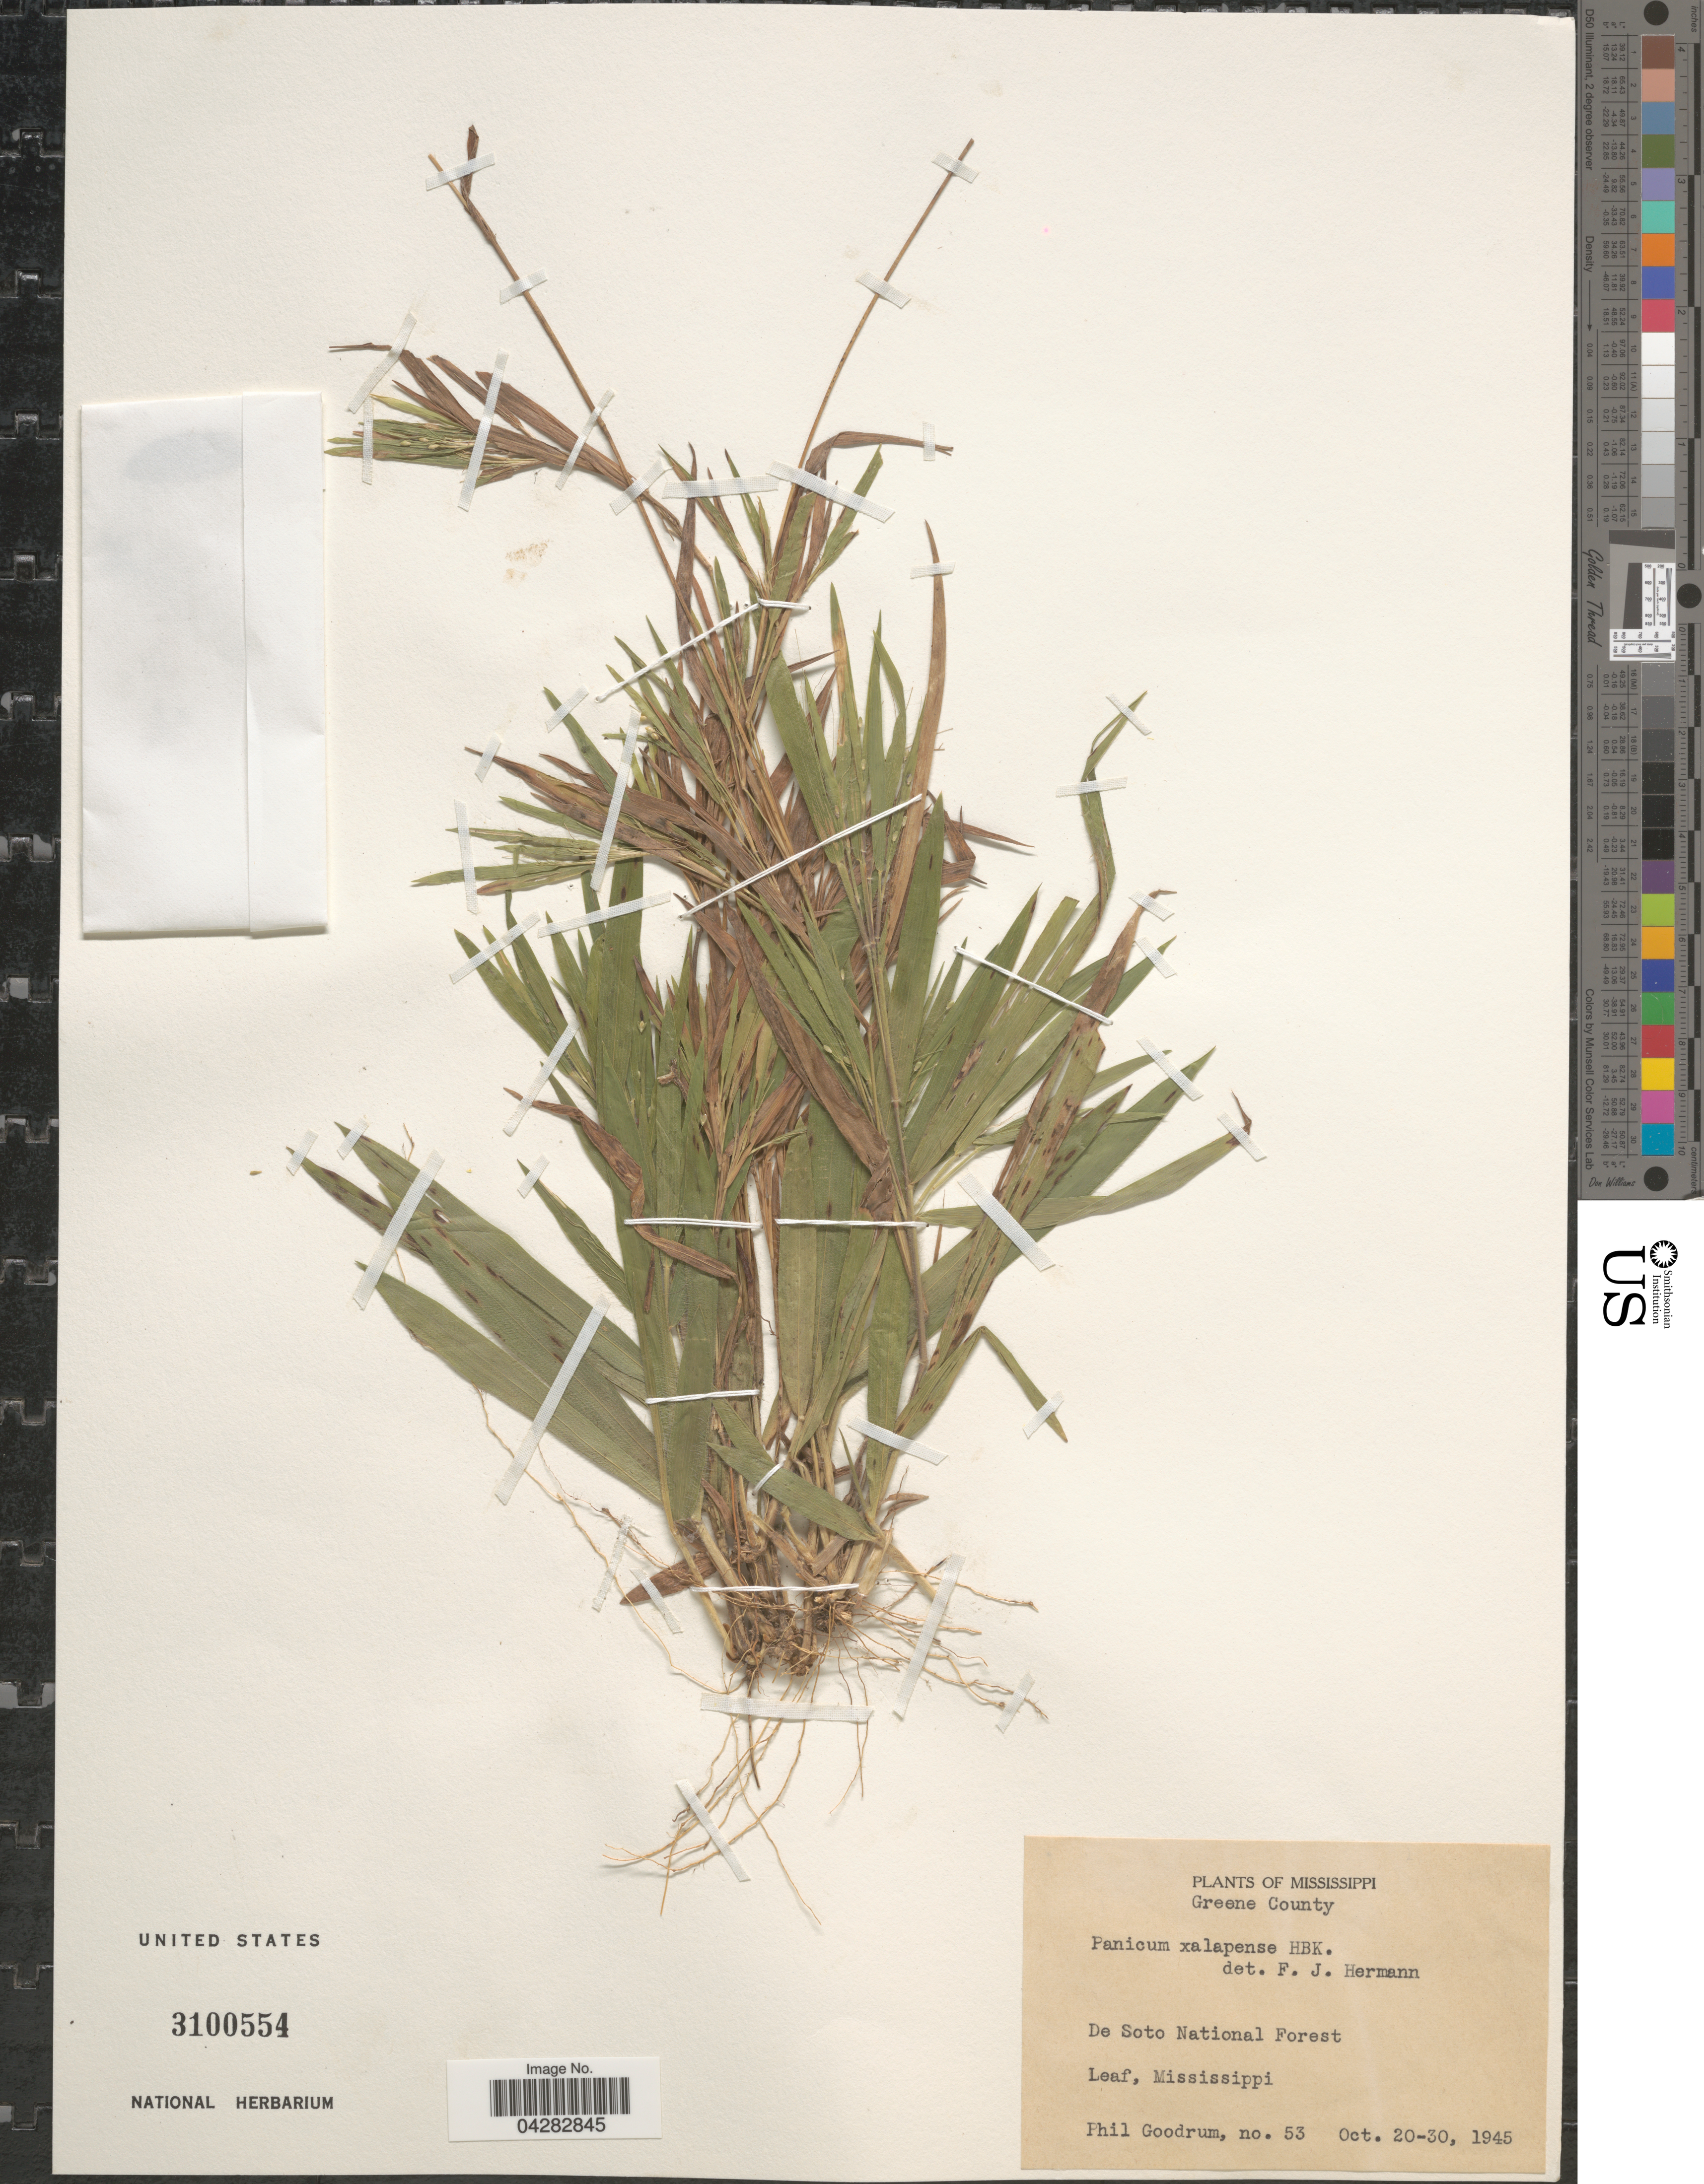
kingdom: Plantae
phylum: Tracheophyta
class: Liliopsida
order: Poales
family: Poaceae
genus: Dichanthelium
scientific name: Dichanthelium laxiflorum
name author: (Lam.) Gould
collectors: P. Goodrum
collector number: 53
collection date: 1945-10-20/1945-10-30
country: United States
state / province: Mississippi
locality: Greene County. De Soto National Forest. Leaf.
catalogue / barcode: US 3100554